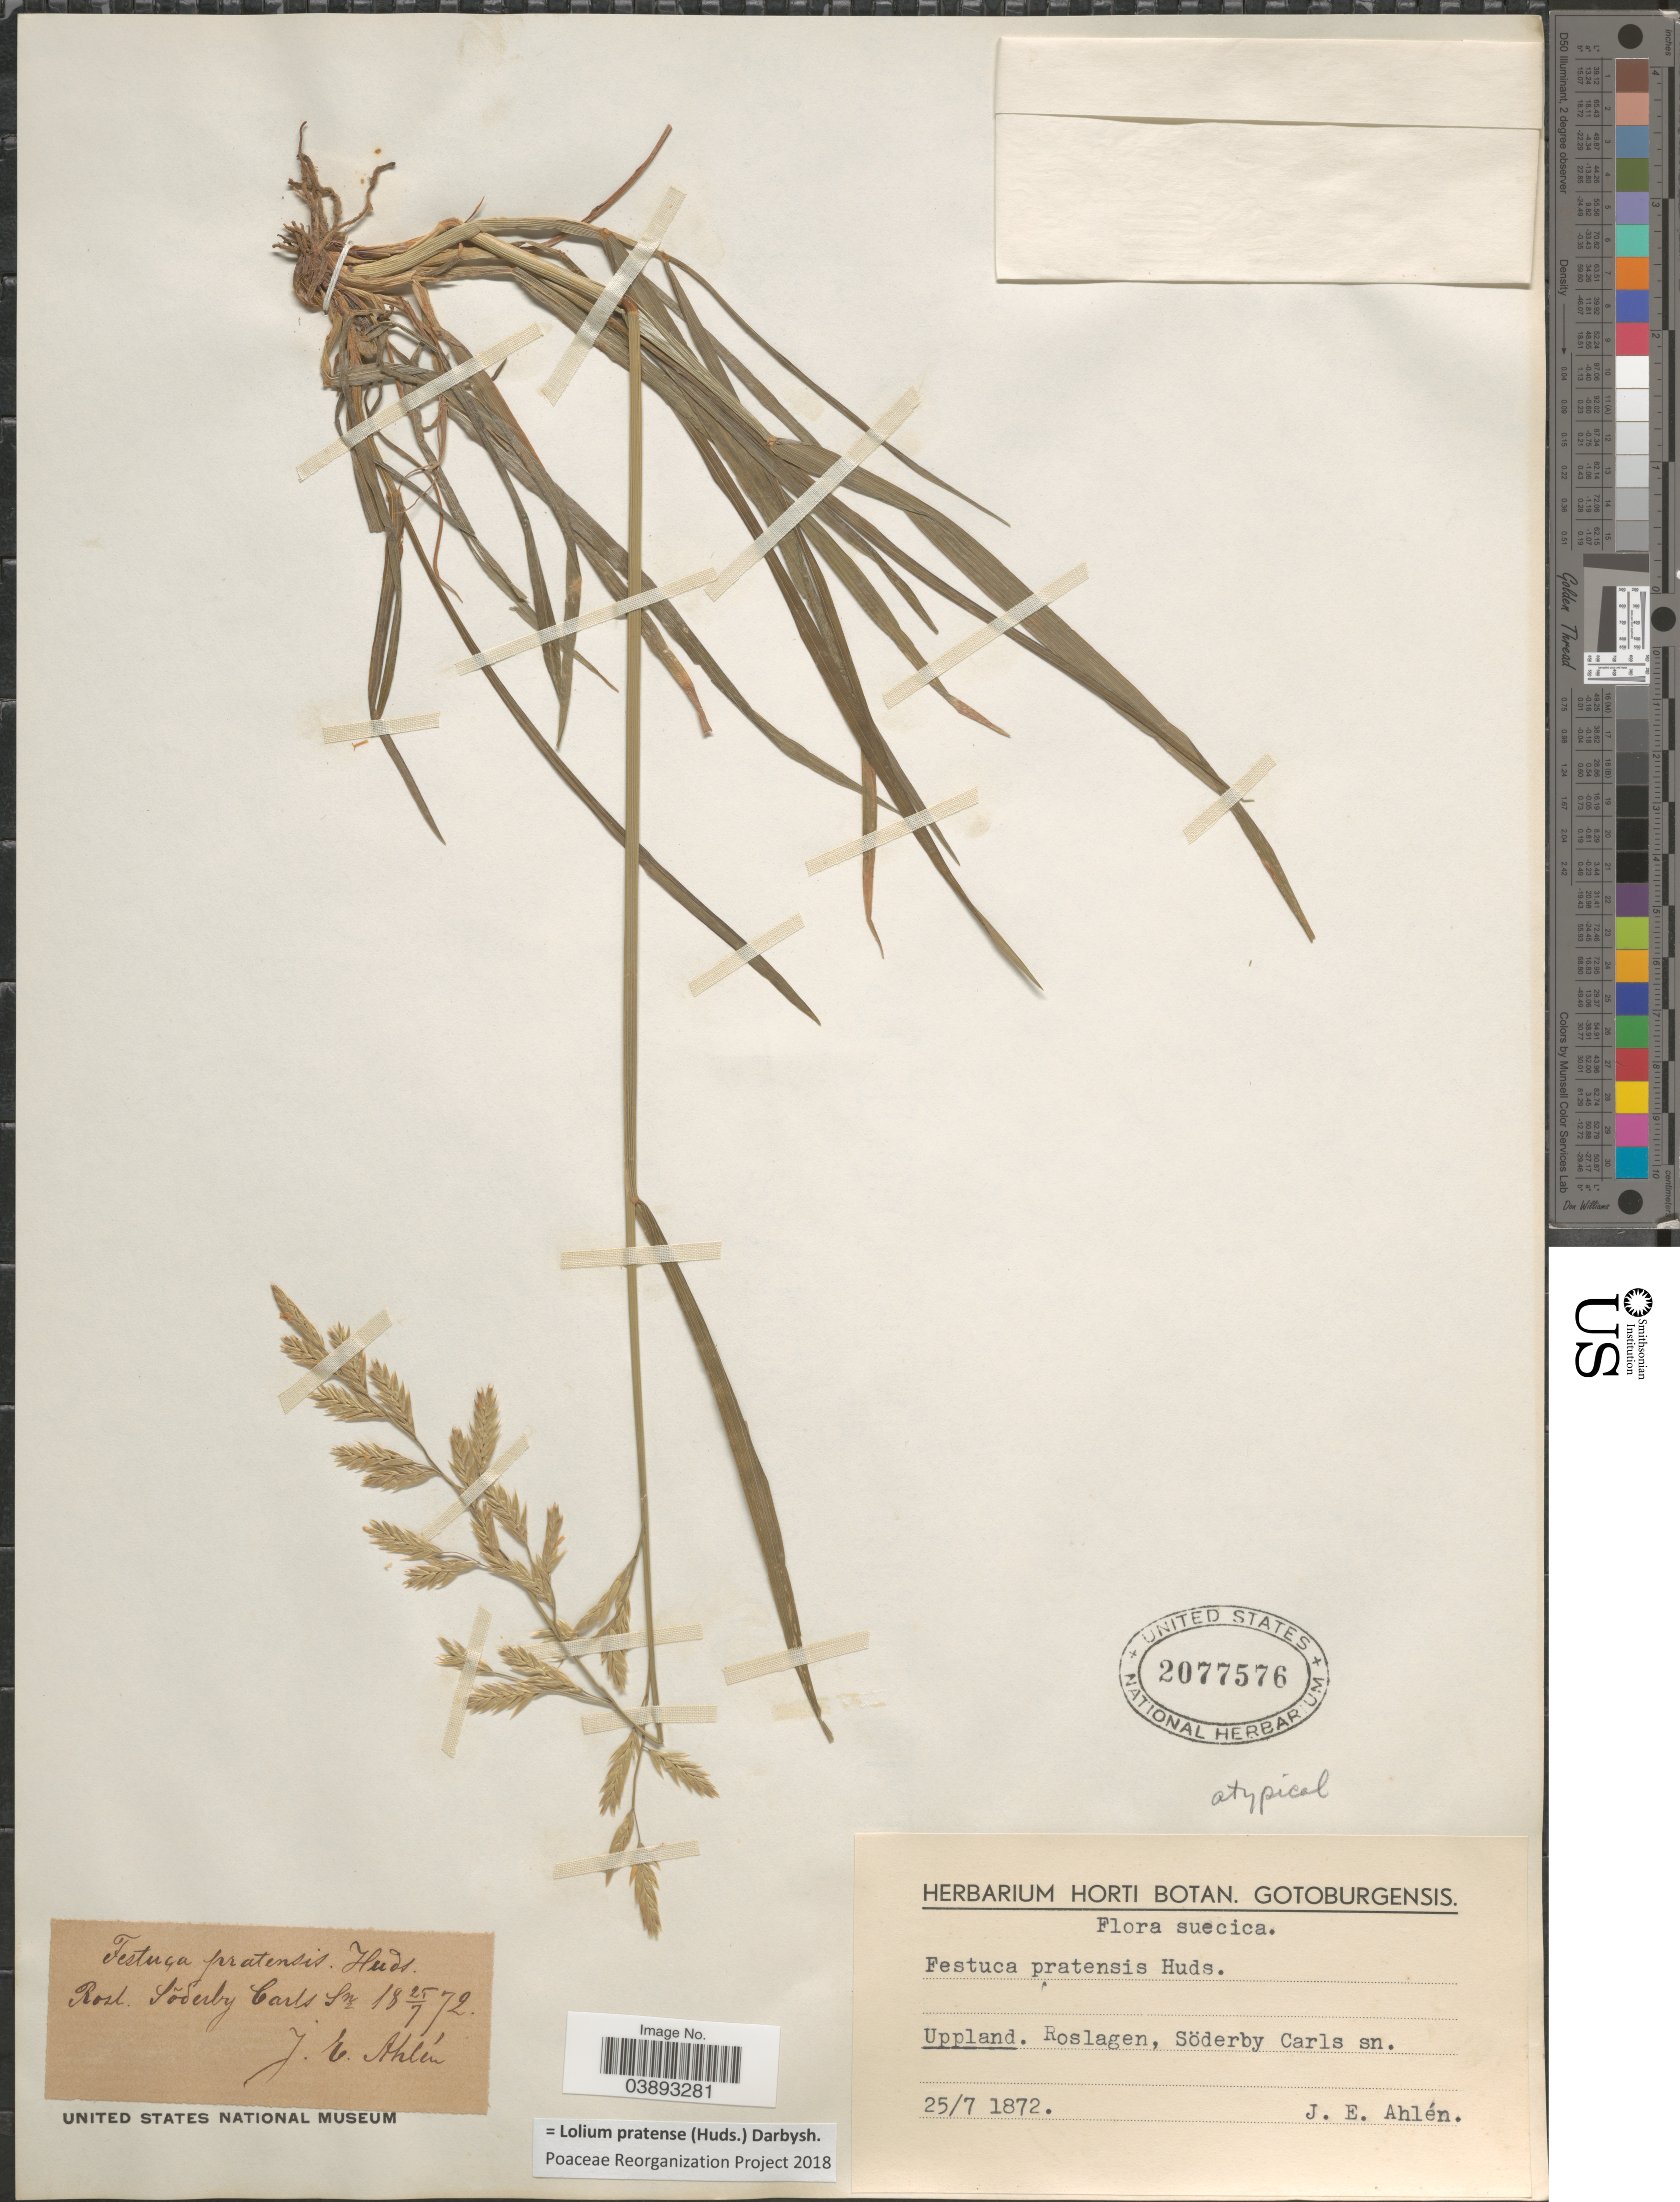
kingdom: Plantae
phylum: Tracheophyta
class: Liliopsida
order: Poales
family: Poaceae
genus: Lolium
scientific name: Lolium pratense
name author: (Huds.) Darbysh.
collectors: J. Ahlen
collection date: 1872-07-25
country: Sweden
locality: Suecica. Uppland. Roslagen, Söderby Carls sn.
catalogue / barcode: US 2077576